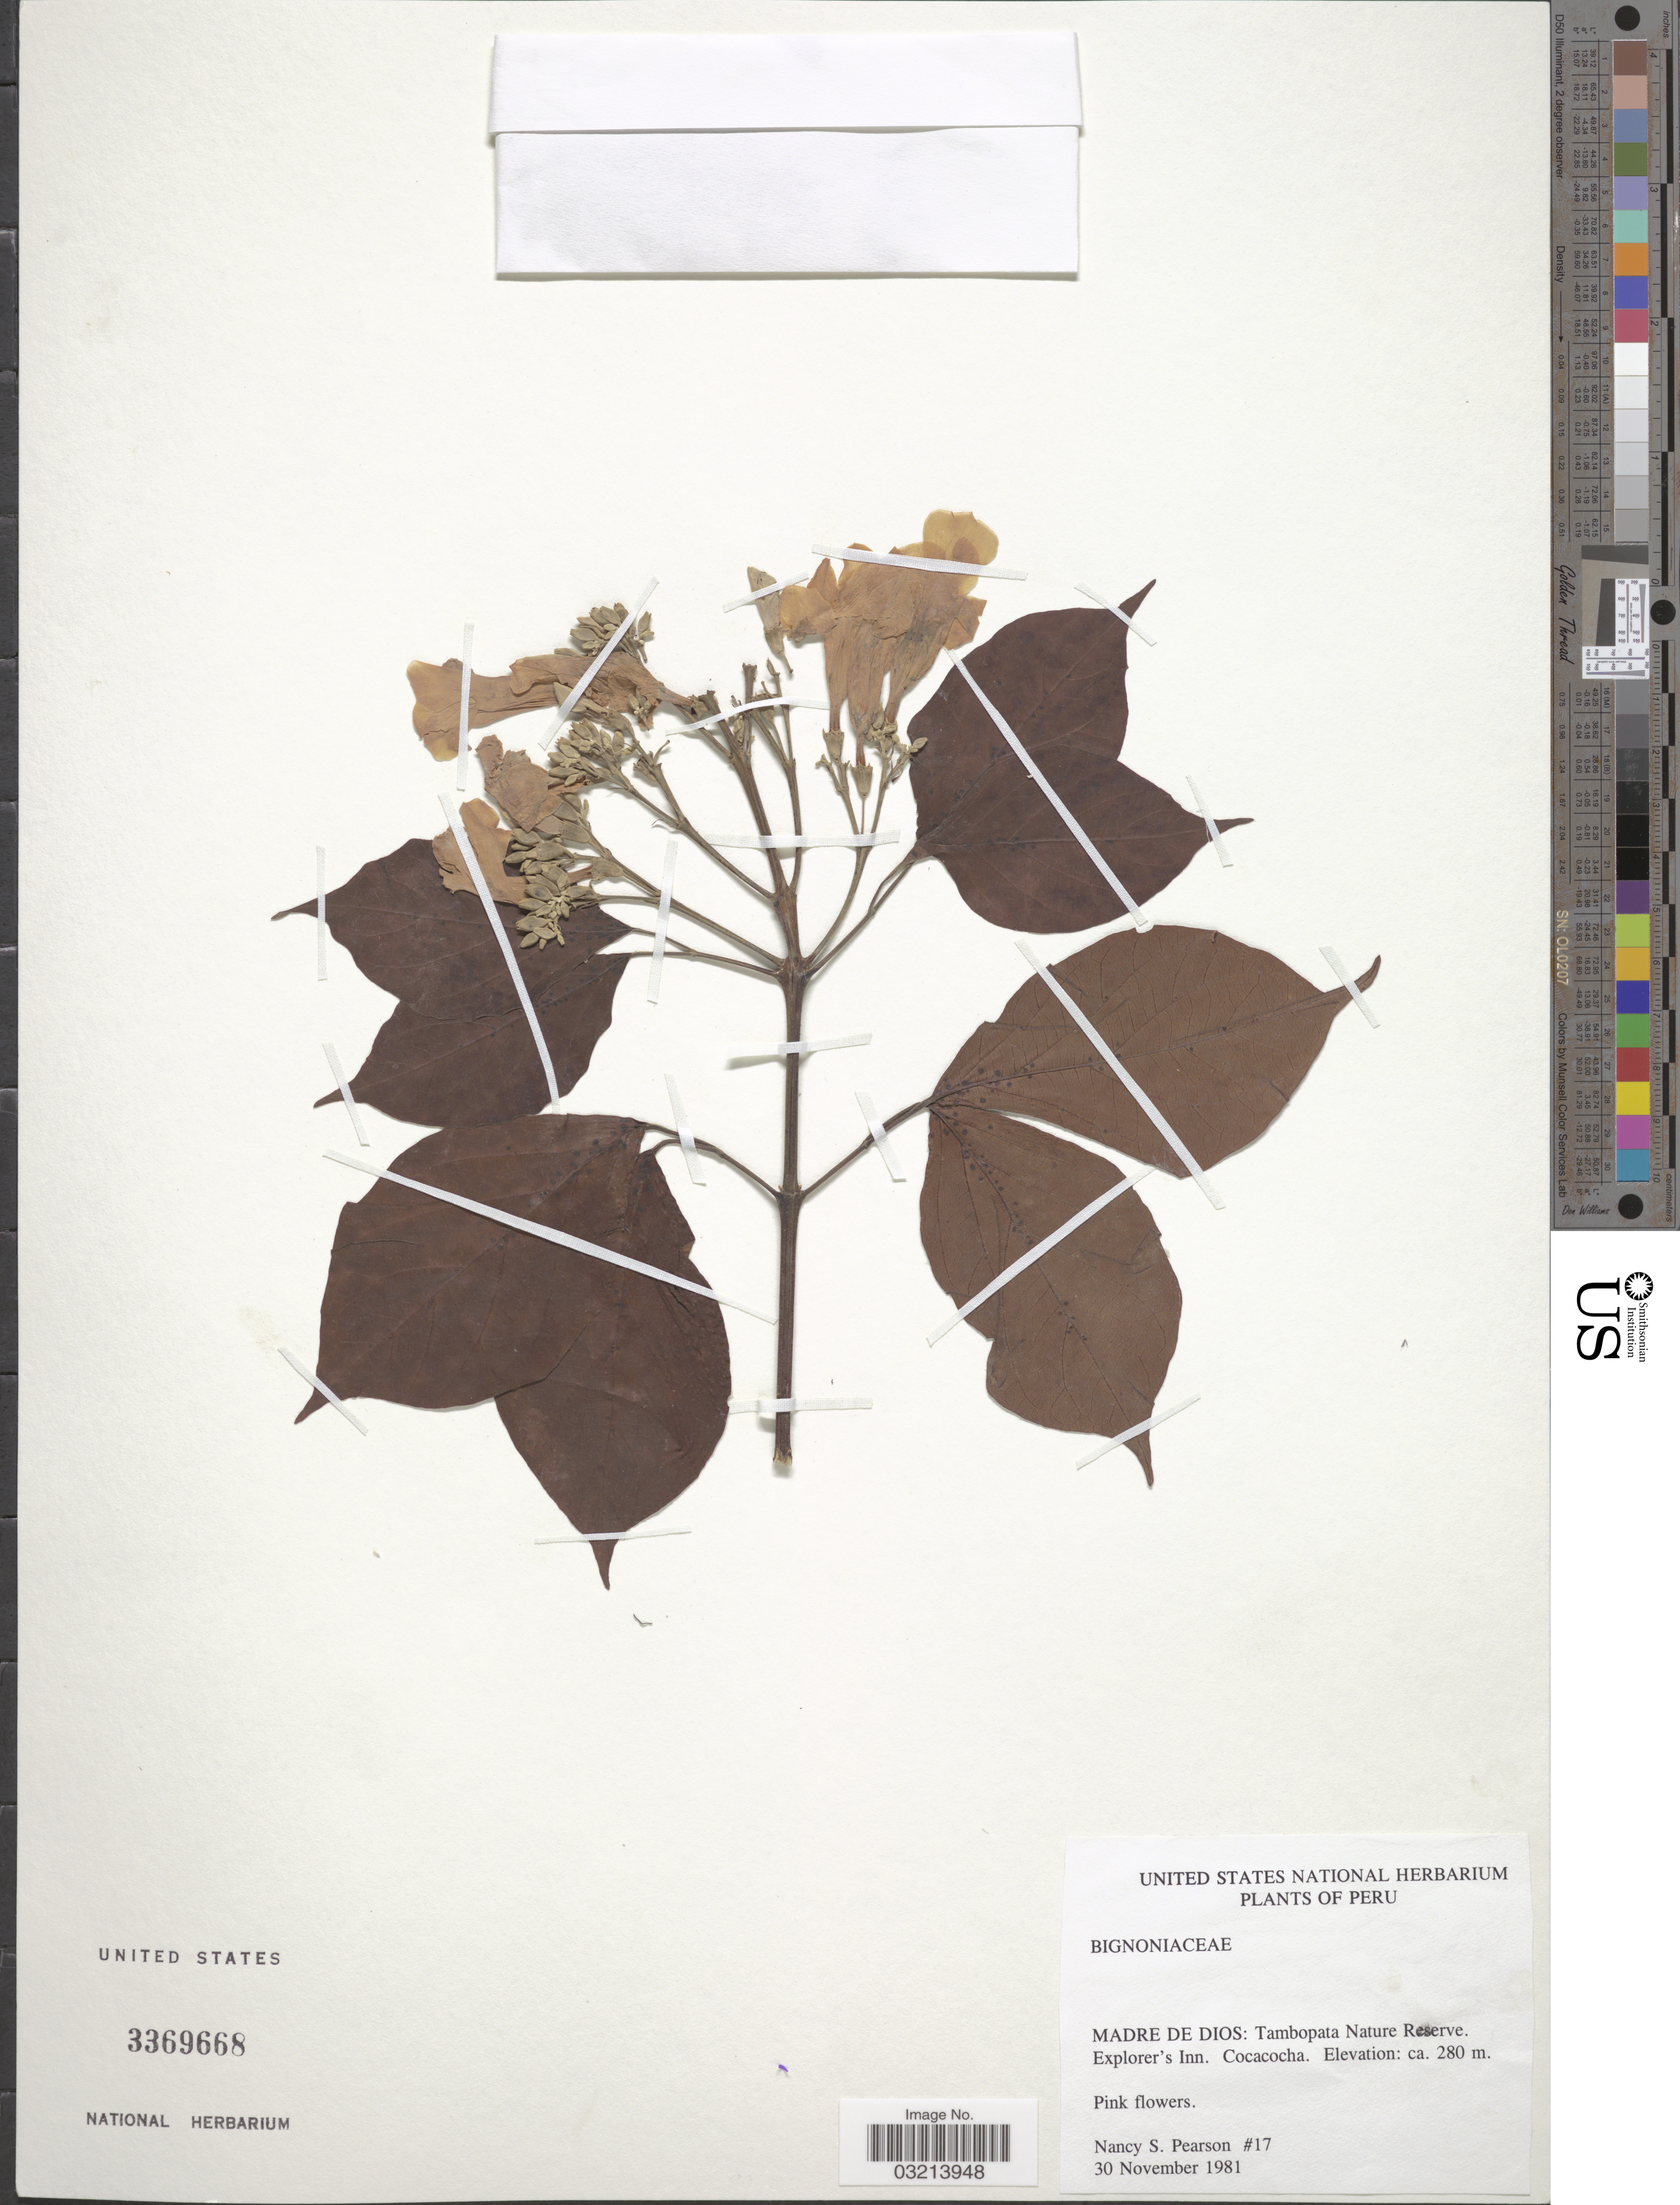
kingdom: Plantae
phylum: Tracheophyta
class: Magnoliopsida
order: Lamiales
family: Bignoniaceae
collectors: N. S. Pearson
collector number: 17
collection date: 1981-11-30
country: Peru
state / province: Madre de Dios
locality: Tambopata Nature Reserve. Explorer's Inn. Cocacocha.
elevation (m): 280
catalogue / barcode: US 3369668